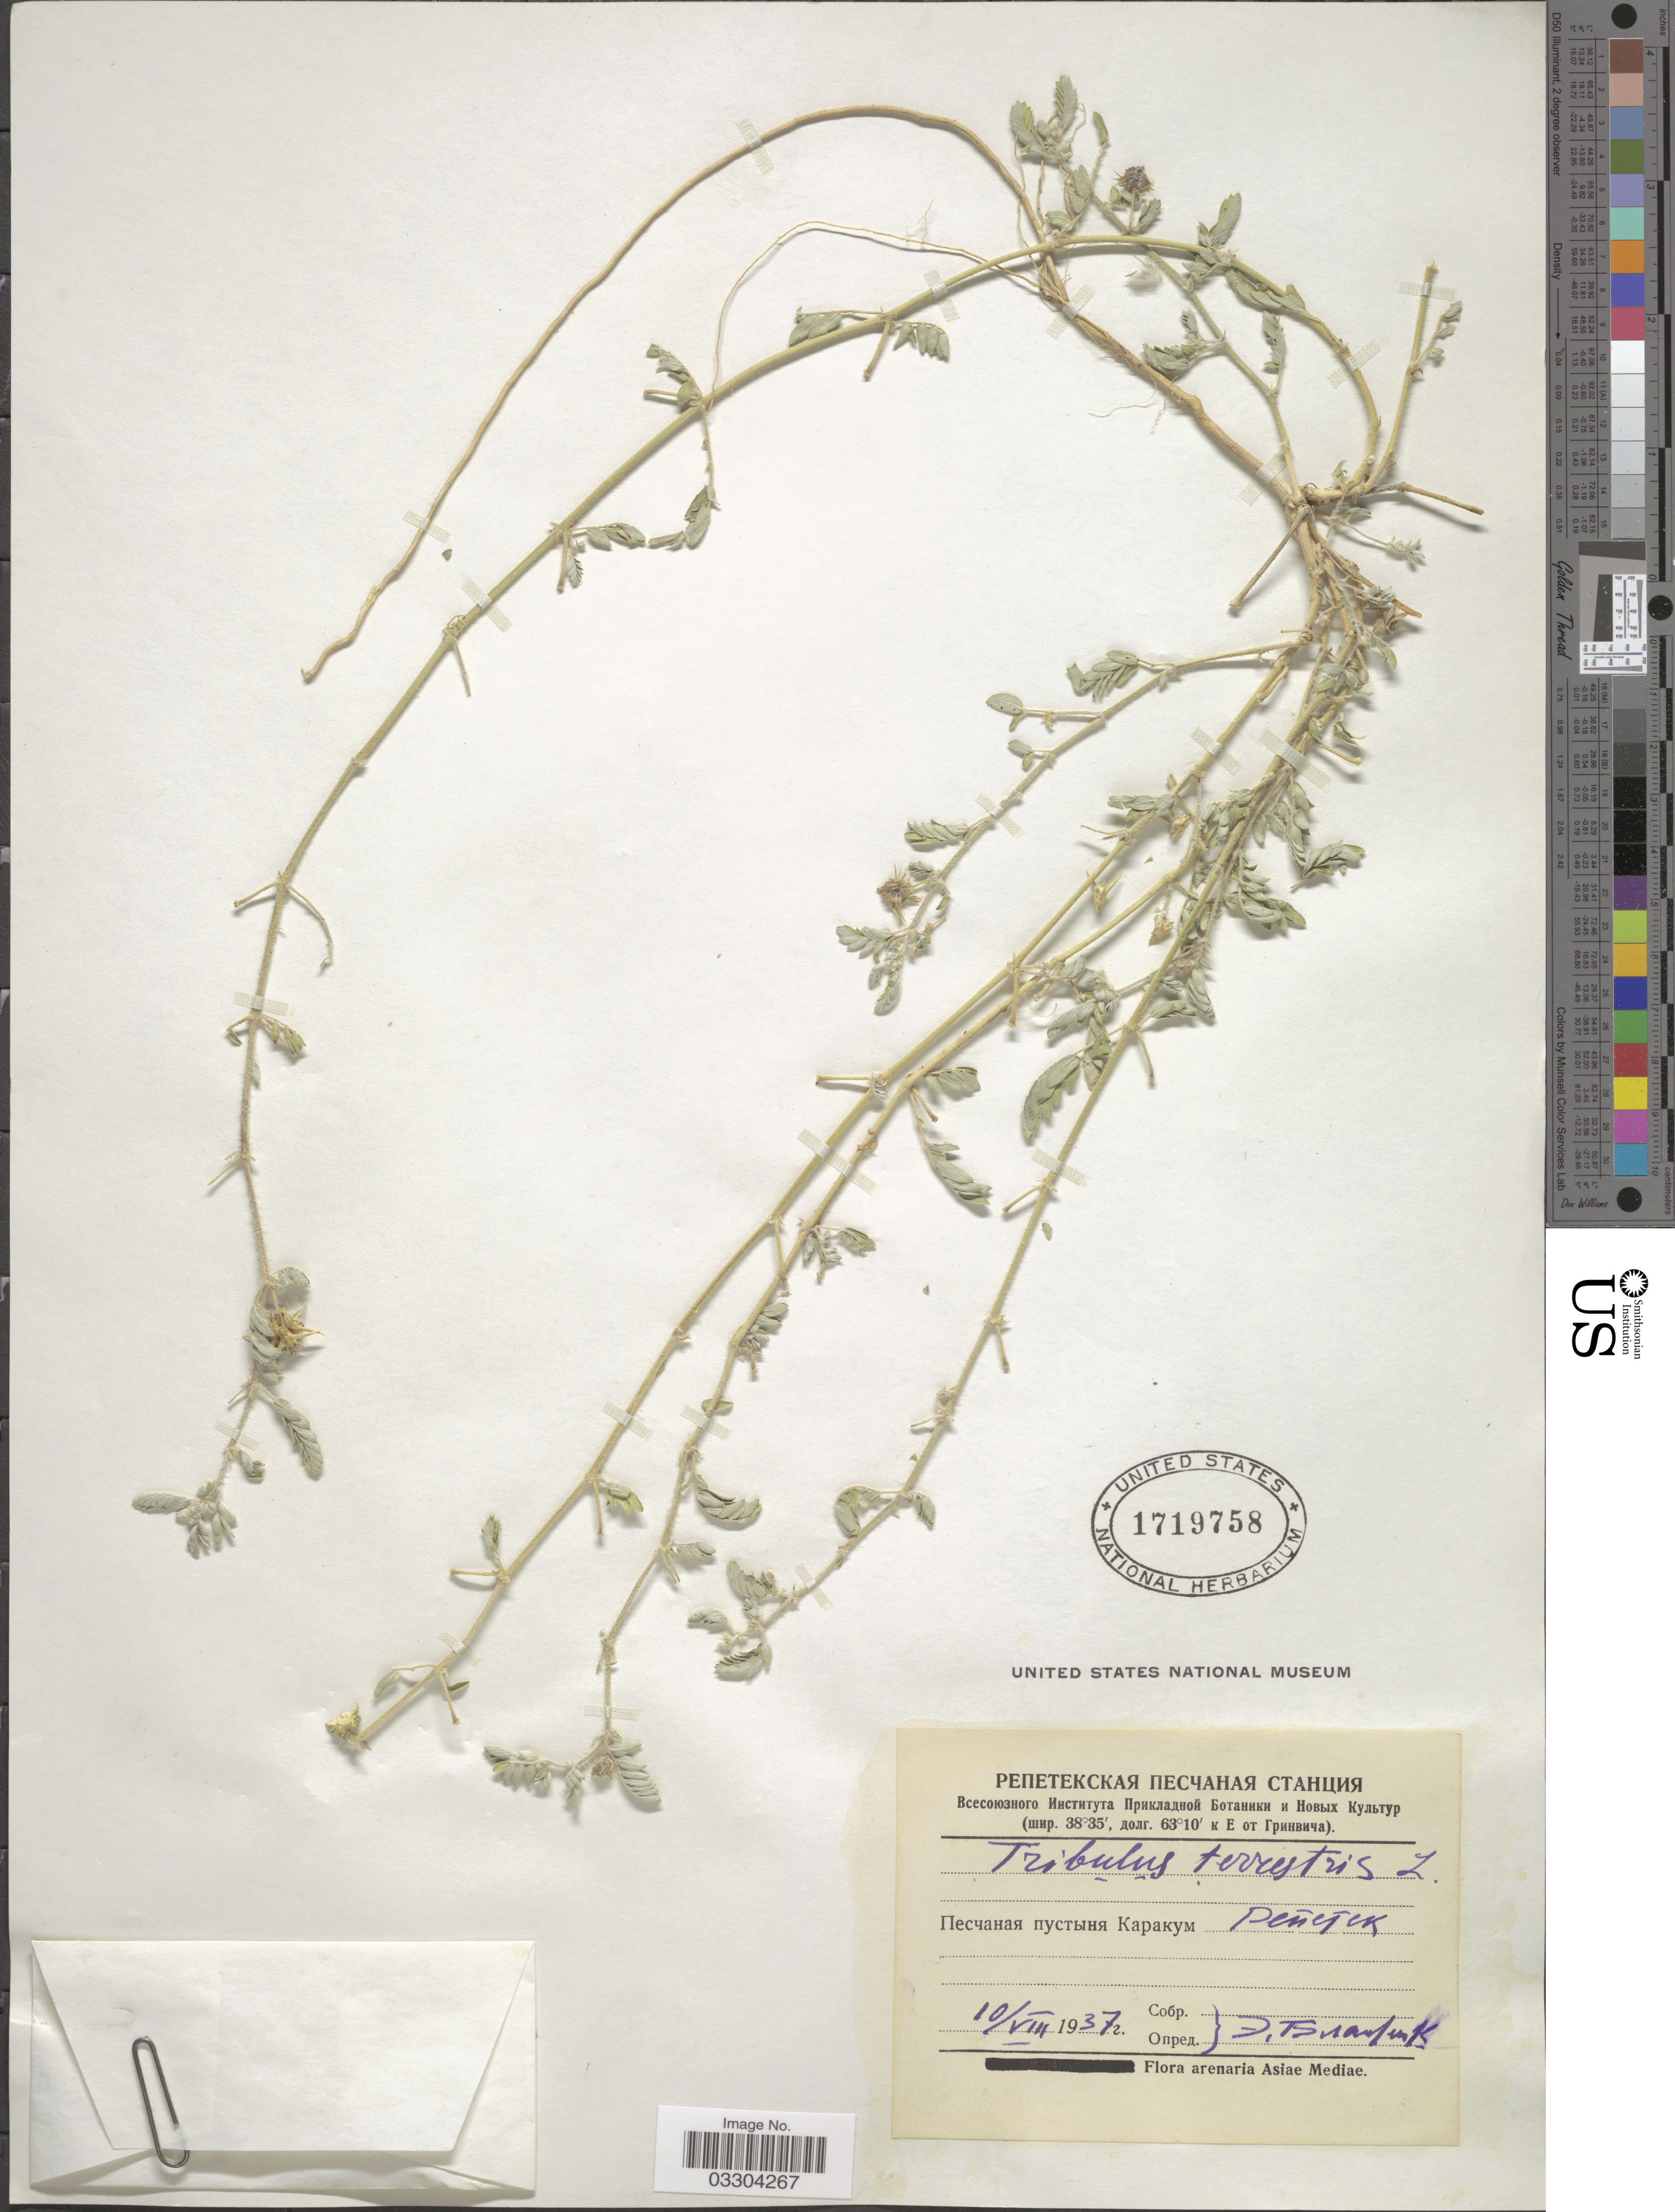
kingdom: Plantae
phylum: Tracheophyta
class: Magnoliopsida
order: Zygophyllales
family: Zygophyllaceae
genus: Tribulus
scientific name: Tribulus terrestris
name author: L.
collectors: E. Blagoveshenskiy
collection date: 1937-08-10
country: Turkmenistan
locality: Karakum Desert, Repetek.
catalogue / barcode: US 1719758